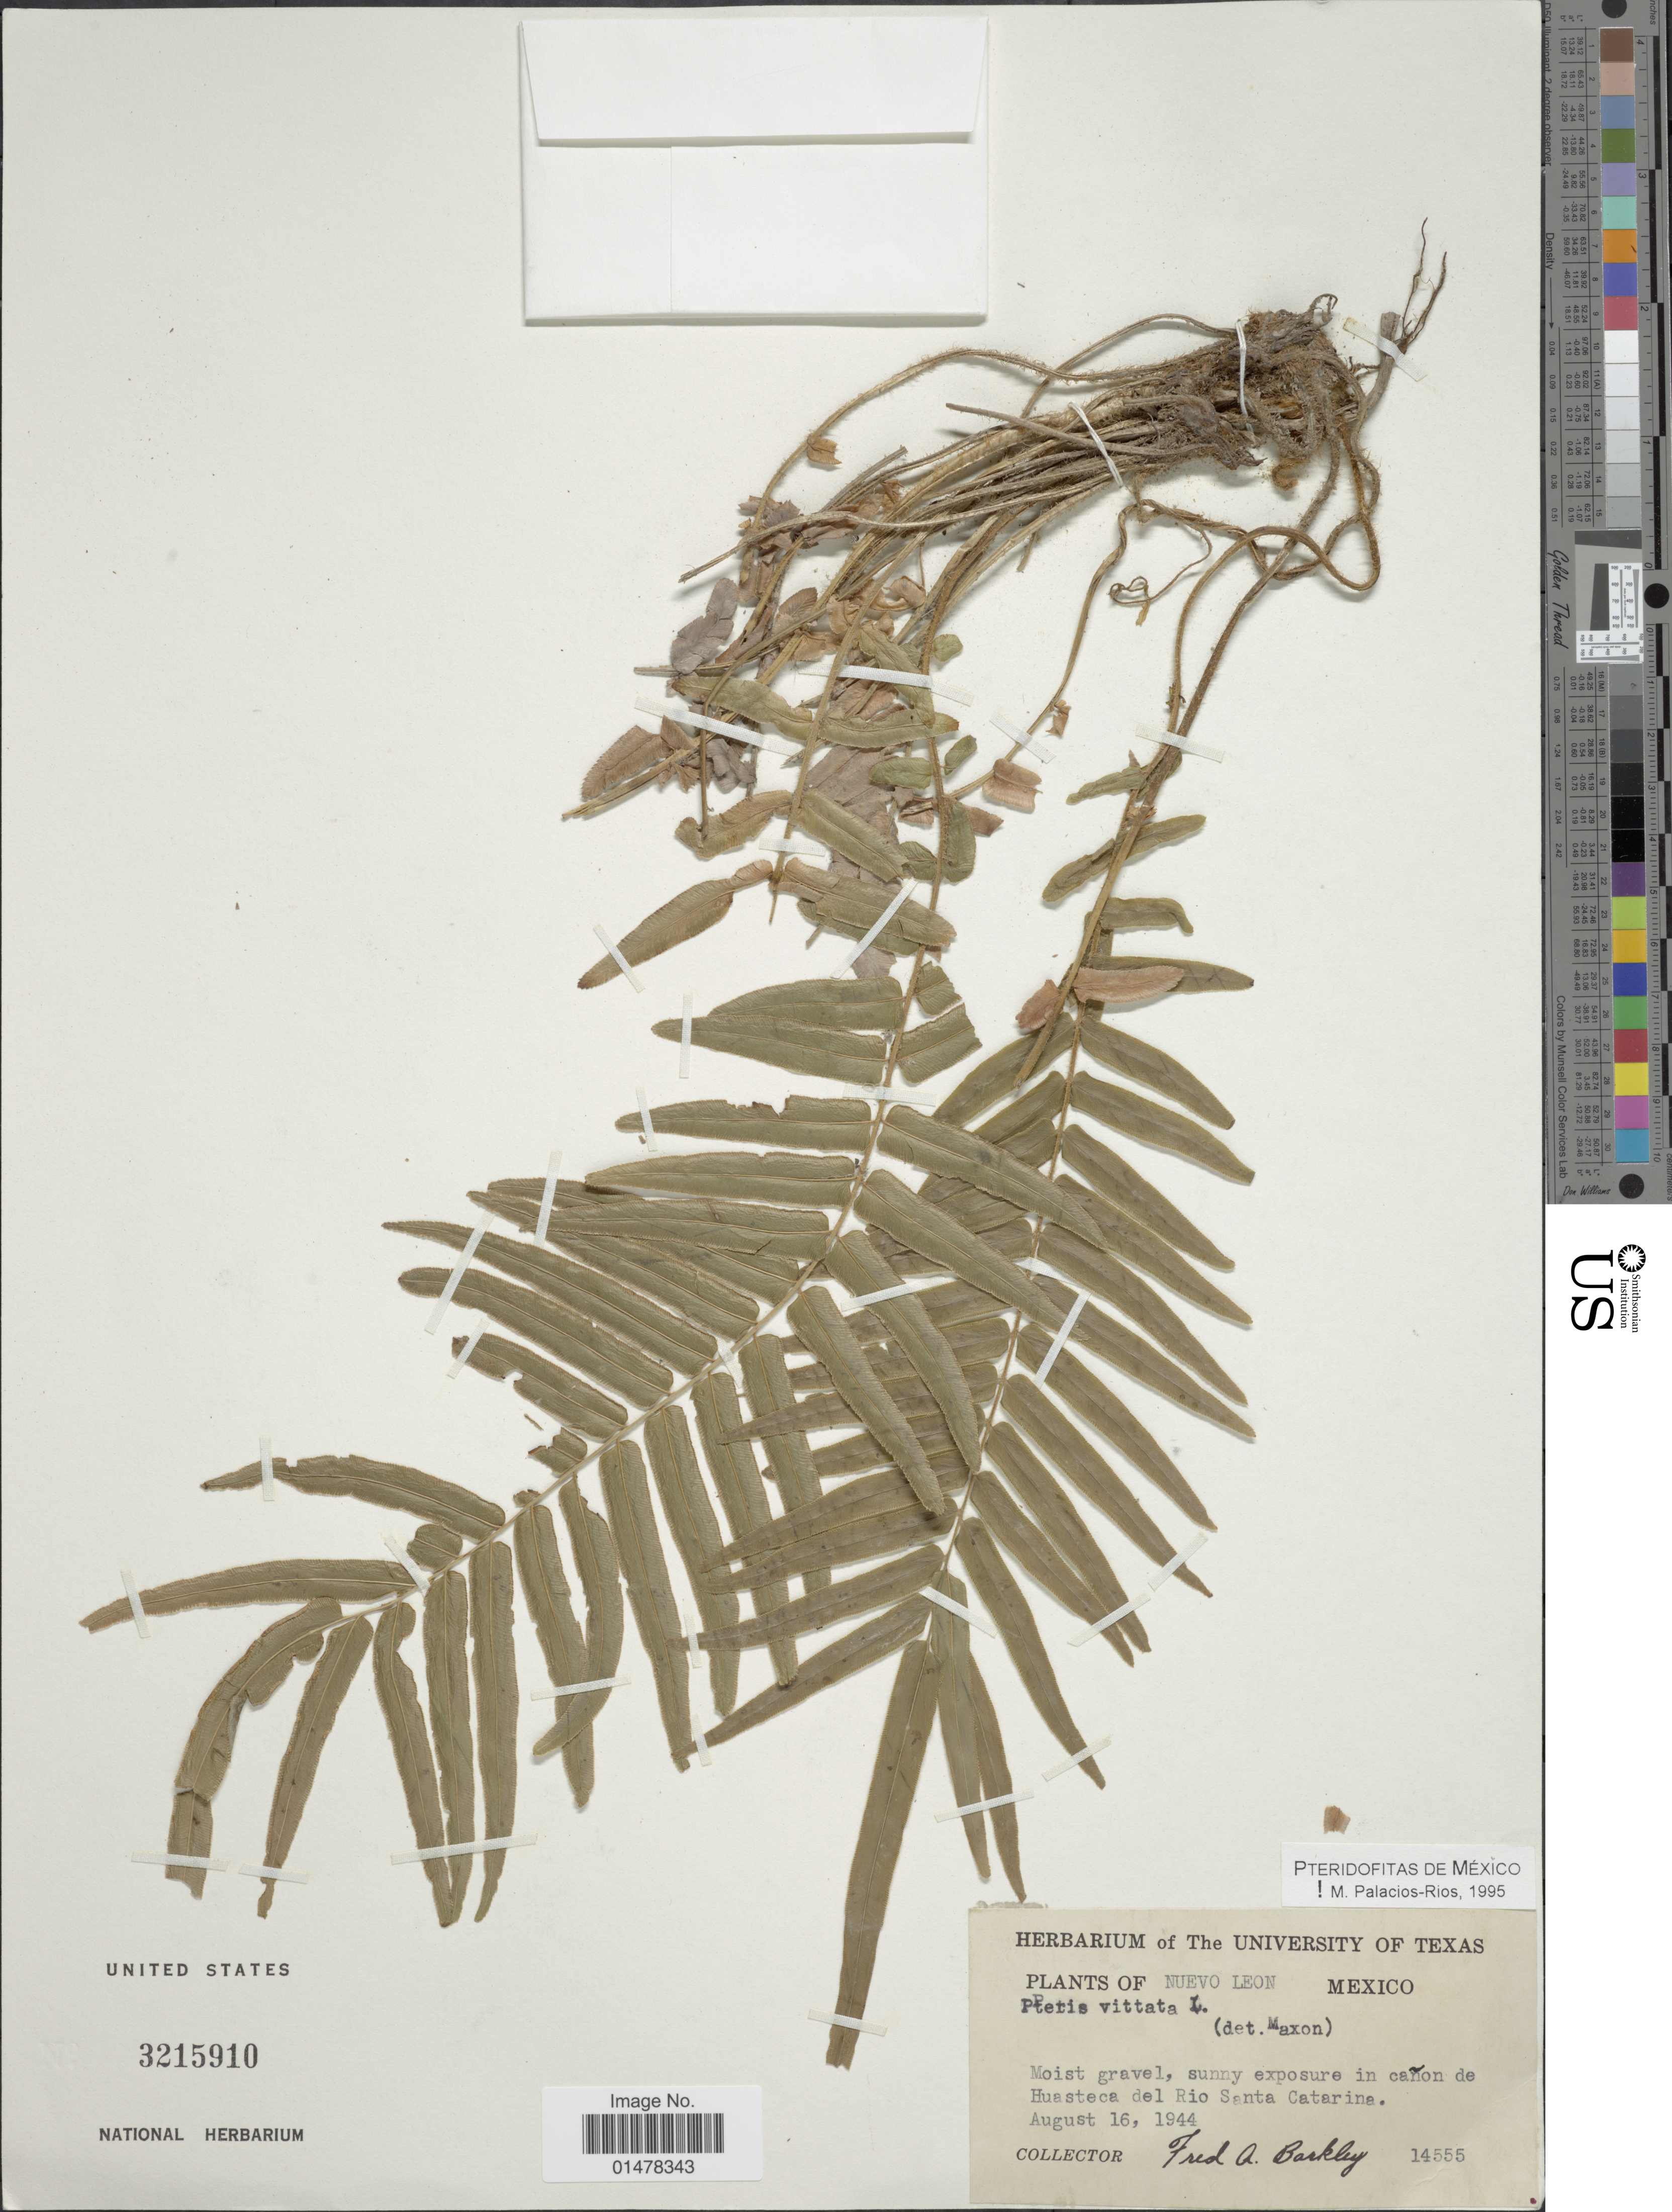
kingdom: Plantae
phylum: Tracheophyta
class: Polypodiopsida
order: Polypodiales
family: Pteridaceae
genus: Pteris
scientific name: Pteris vittata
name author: L.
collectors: F. A. Barkley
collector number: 14555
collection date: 1944-08-16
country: Mexico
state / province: Nuevo León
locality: Plants of Nuevo Leon, Mexico, Moist gravel, sunny exposure in canon de Huasteca de; Rio Santa Catarina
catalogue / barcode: US 3215910